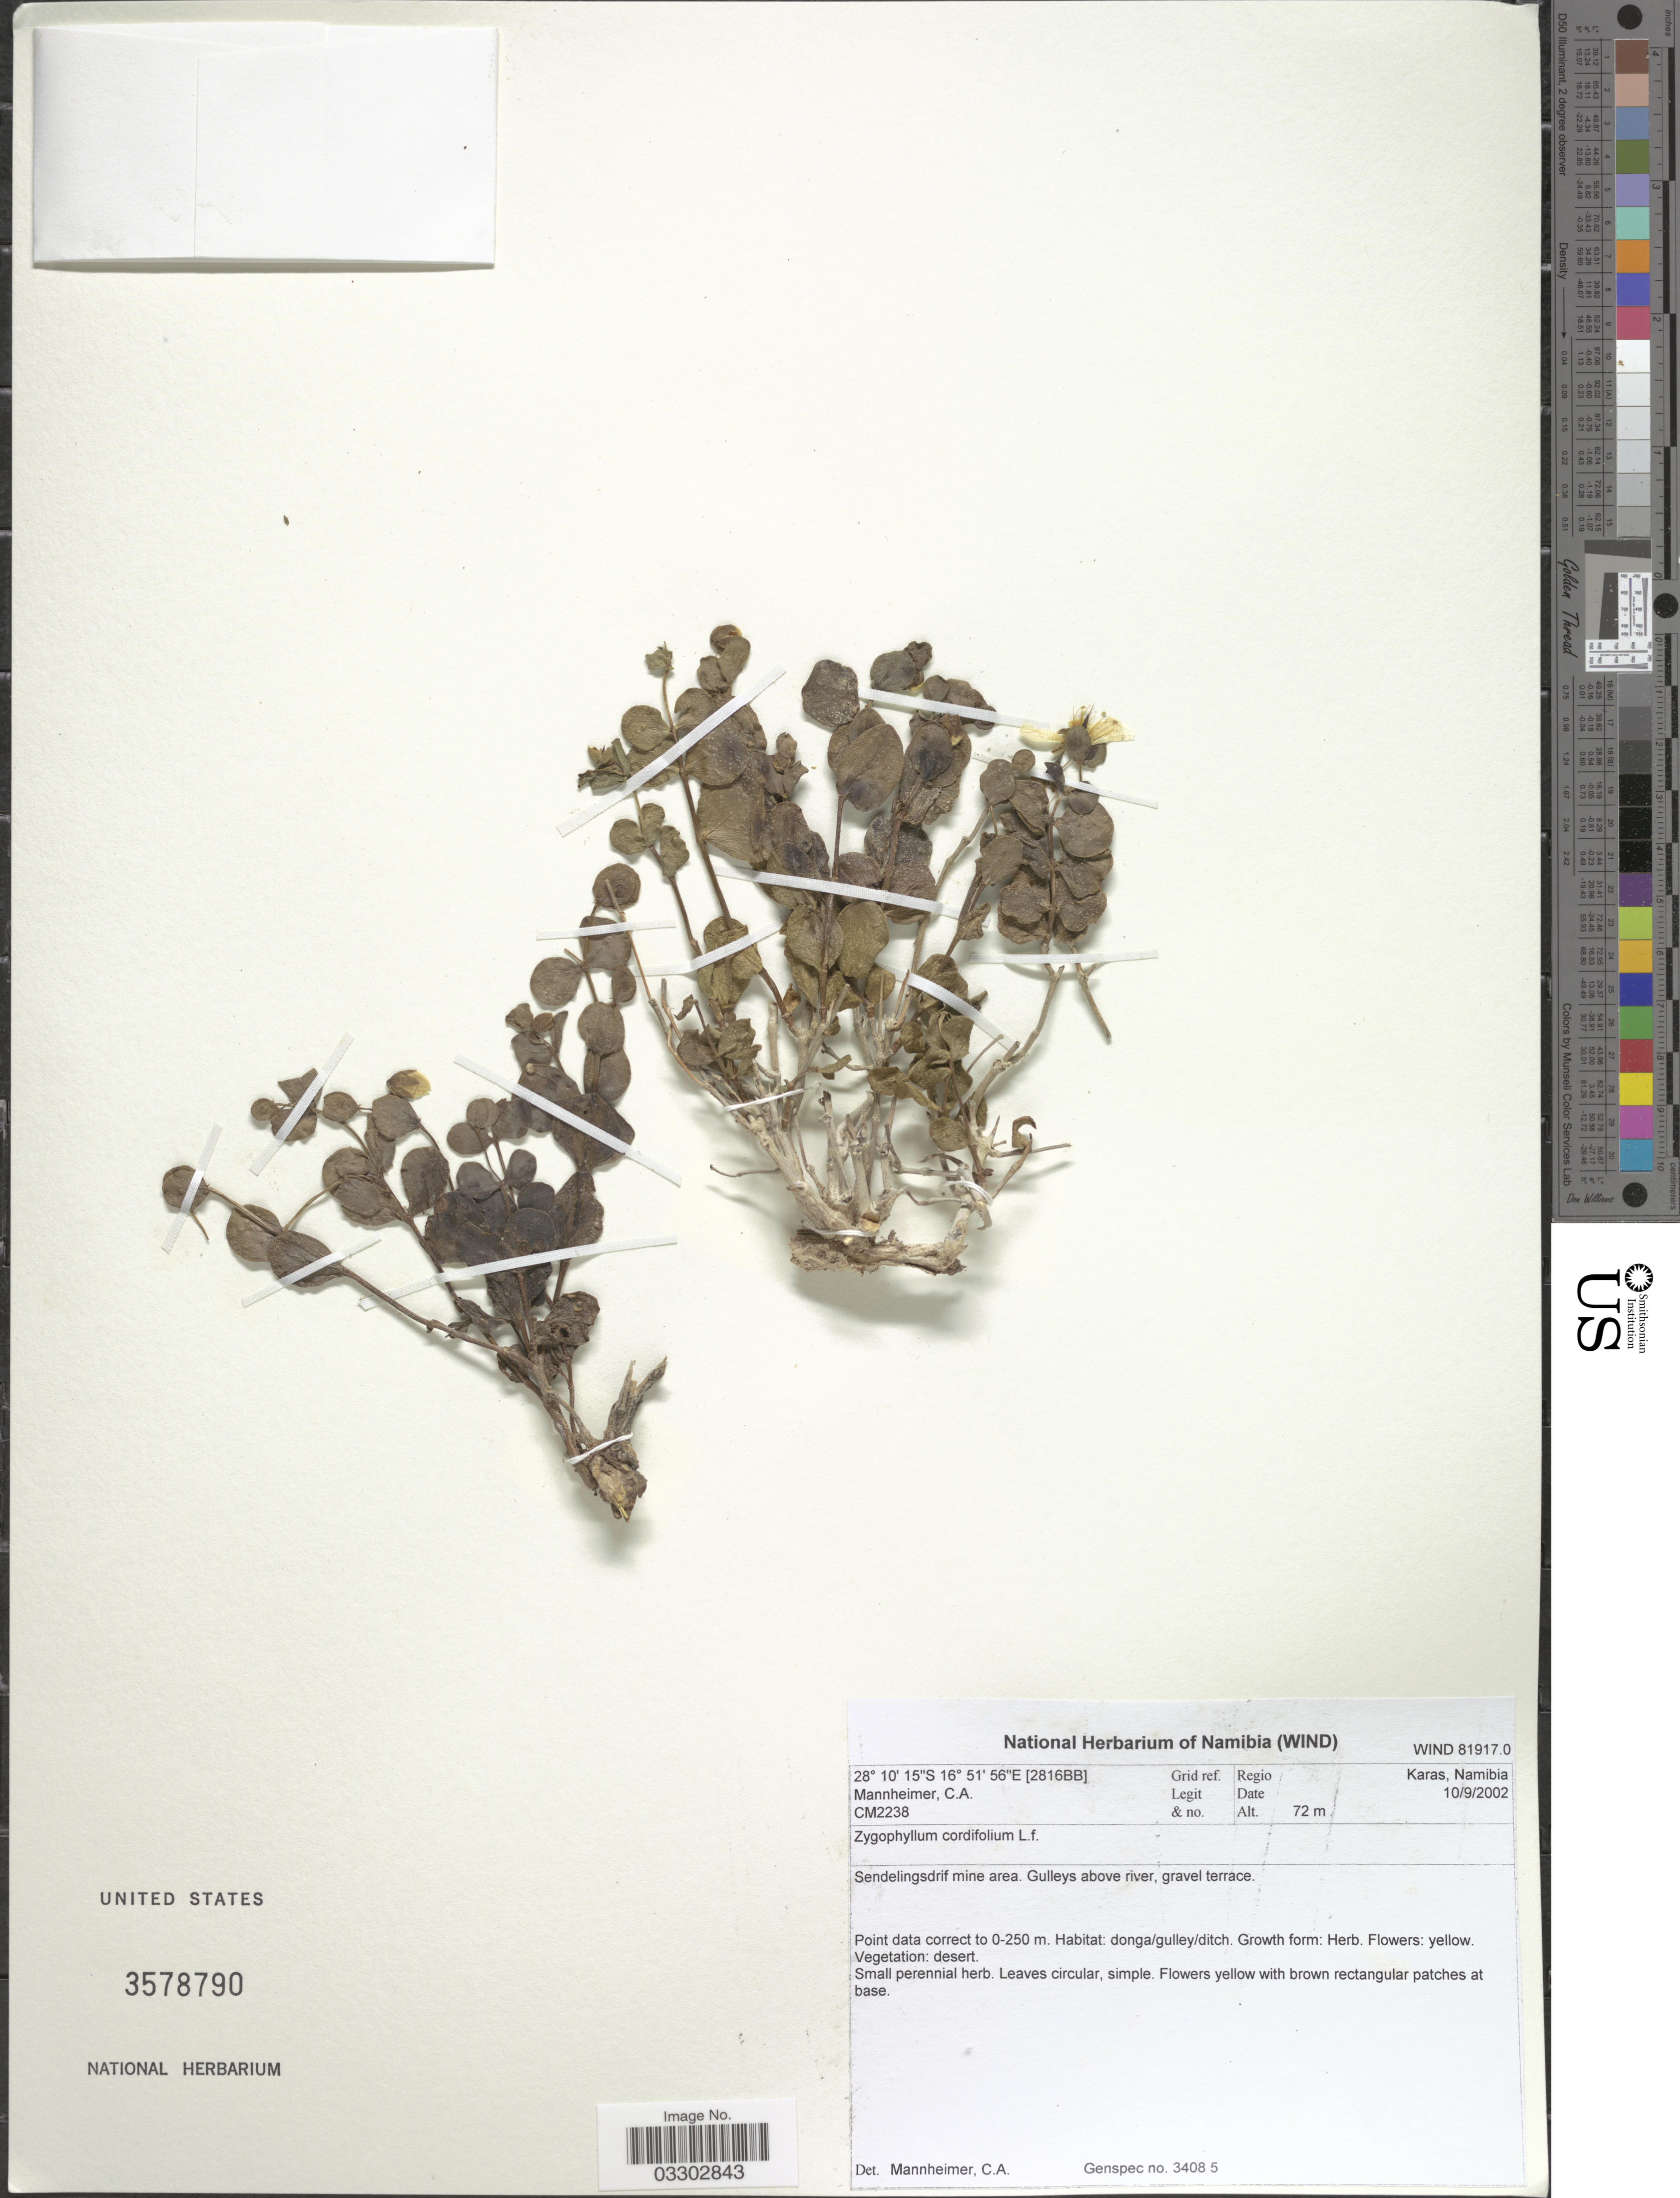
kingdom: Plantae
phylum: Tracheophyta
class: Magnoliopsida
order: Zygophyllales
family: Zygophyllaceae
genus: Roepera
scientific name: Roepera cordifolia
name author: (L. f.) Beier & Thulin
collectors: C. A. Mannheimer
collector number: CM2238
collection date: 2002-09-10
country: Namibia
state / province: Karas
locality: [2816BB] Grid ref. Sendelingsdrif mine area. Gulleys above river.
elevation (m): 72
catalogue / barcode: US 3578790